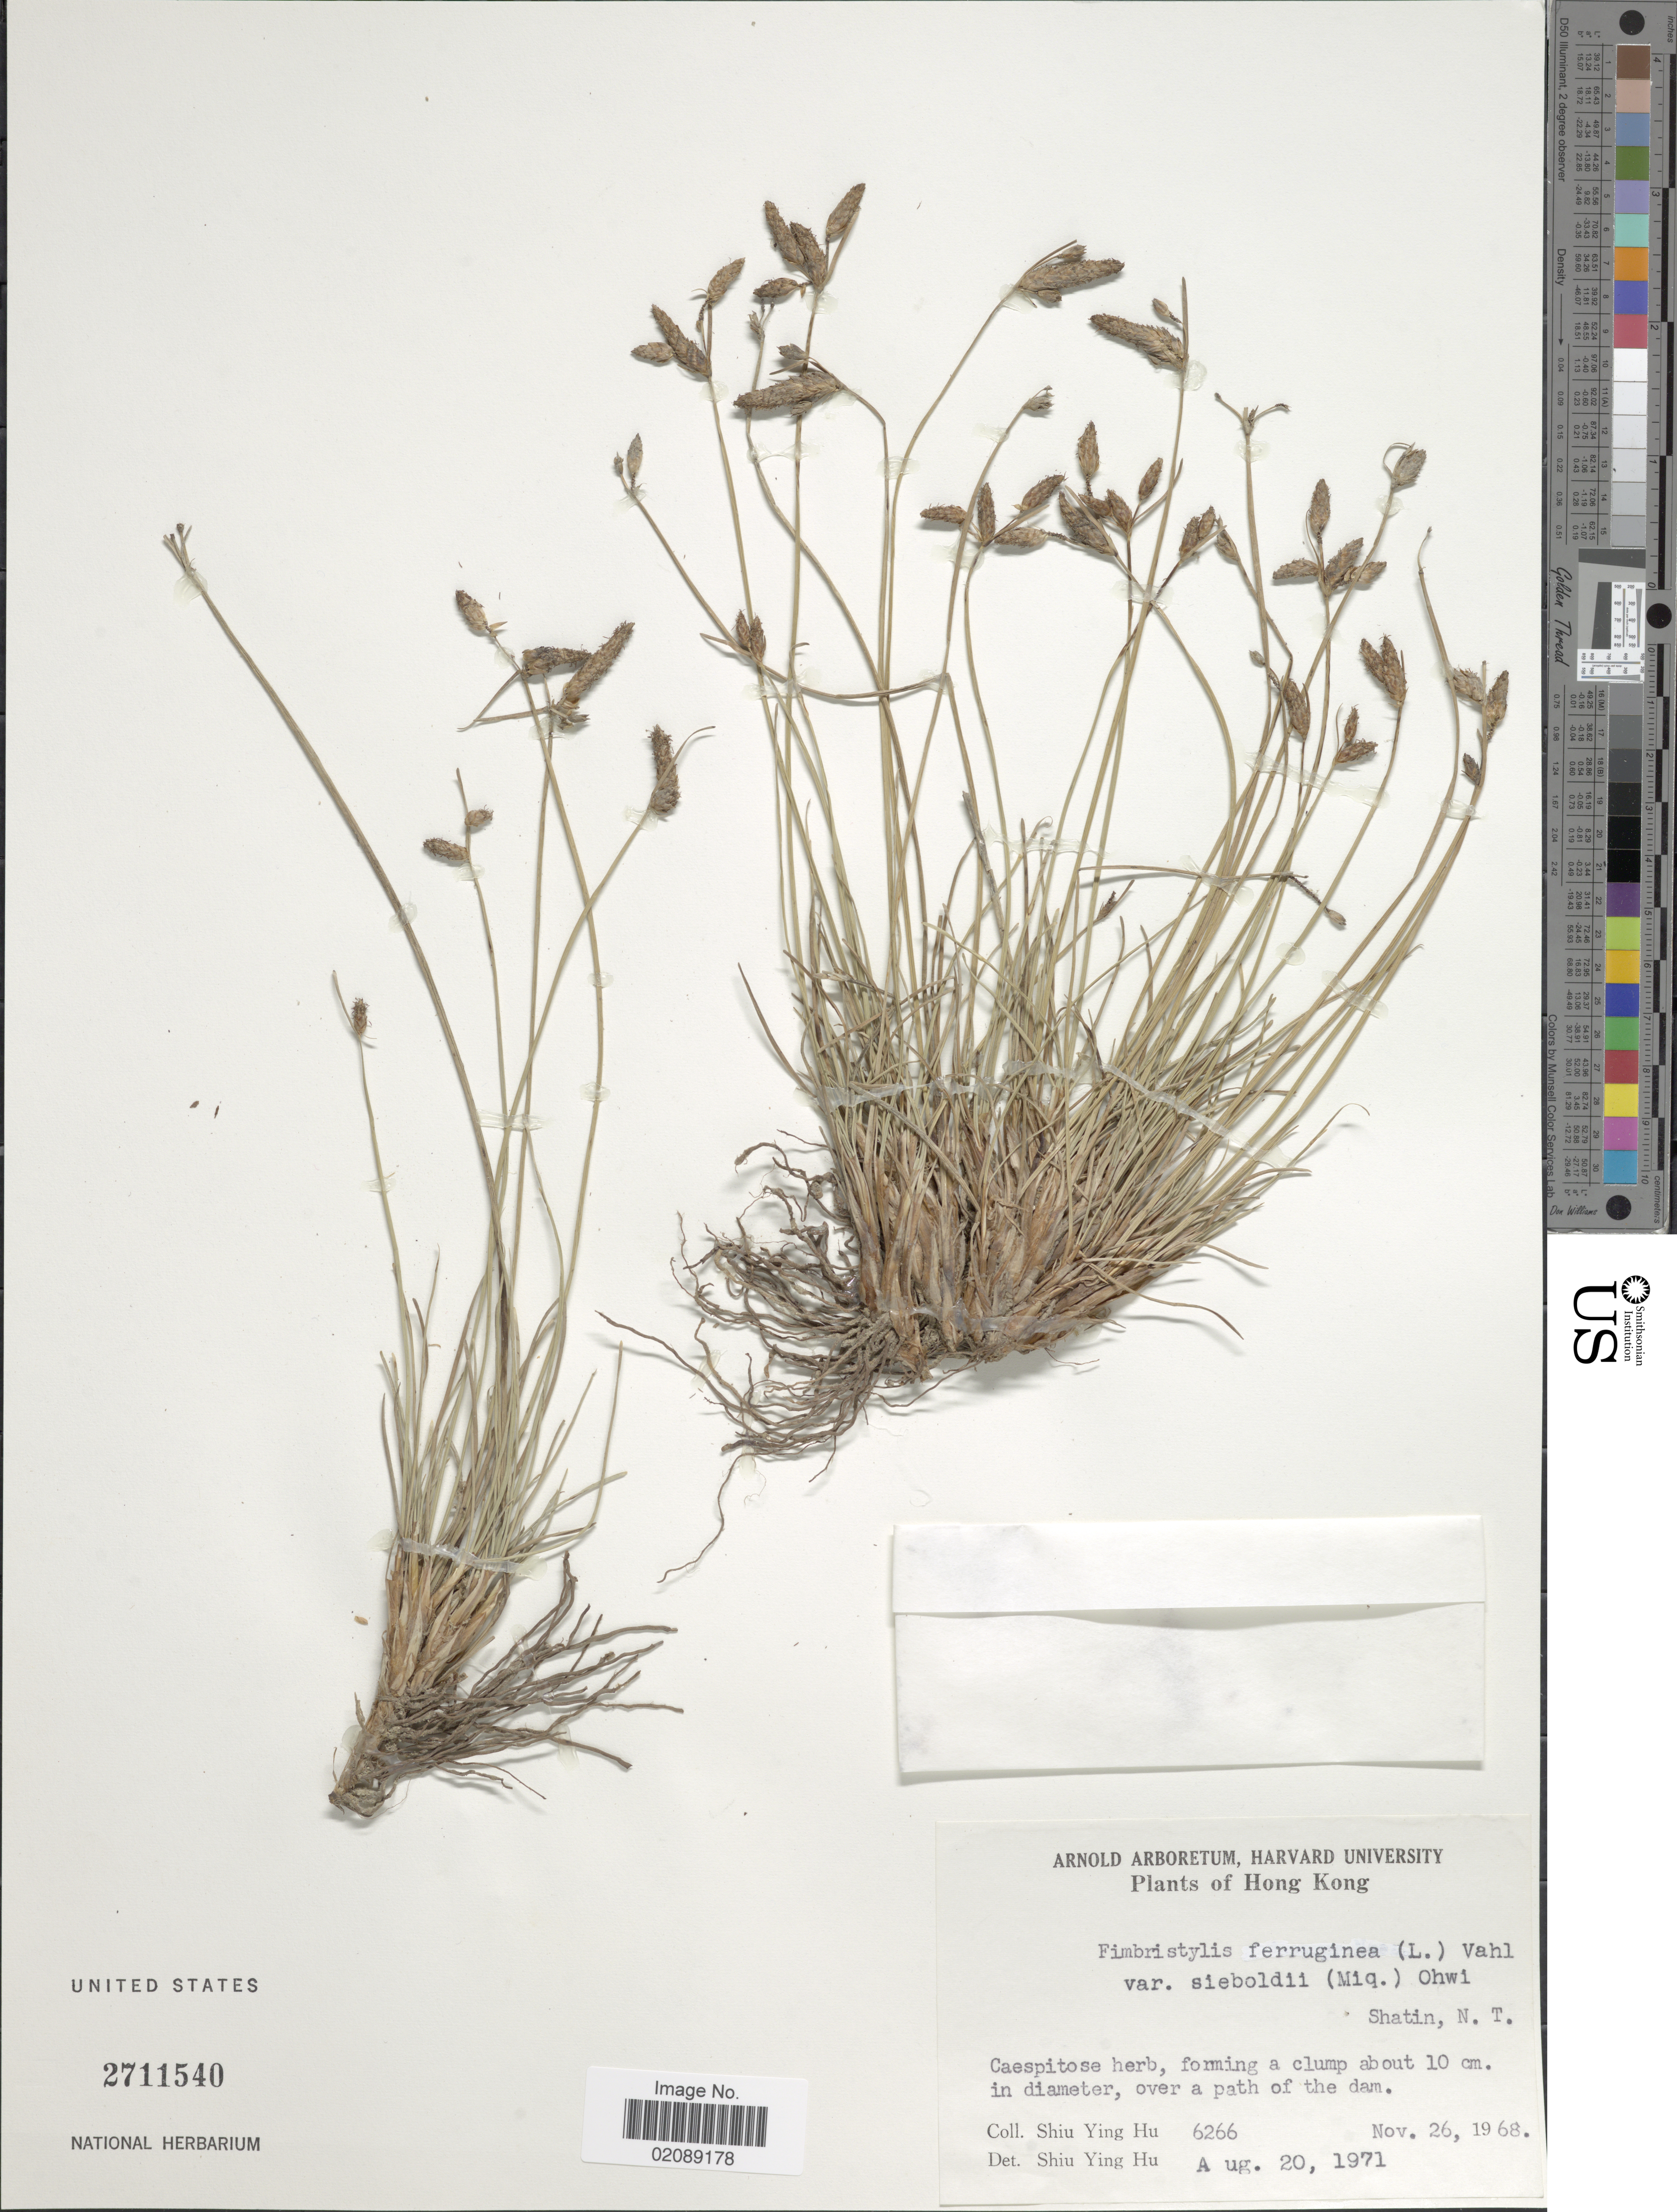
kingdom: Plantae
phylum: Tracheophyta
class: Liliopsida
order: Poales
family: Cyperaceae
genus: Fimbristylis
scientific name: Fimbristylis ferruginea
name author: (L.) Vahl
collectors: S. Y. Hu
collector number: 6266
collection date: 1968-11-26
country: China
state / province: Hong Kong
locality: Shatin, N.T.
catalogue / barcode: US 2711540